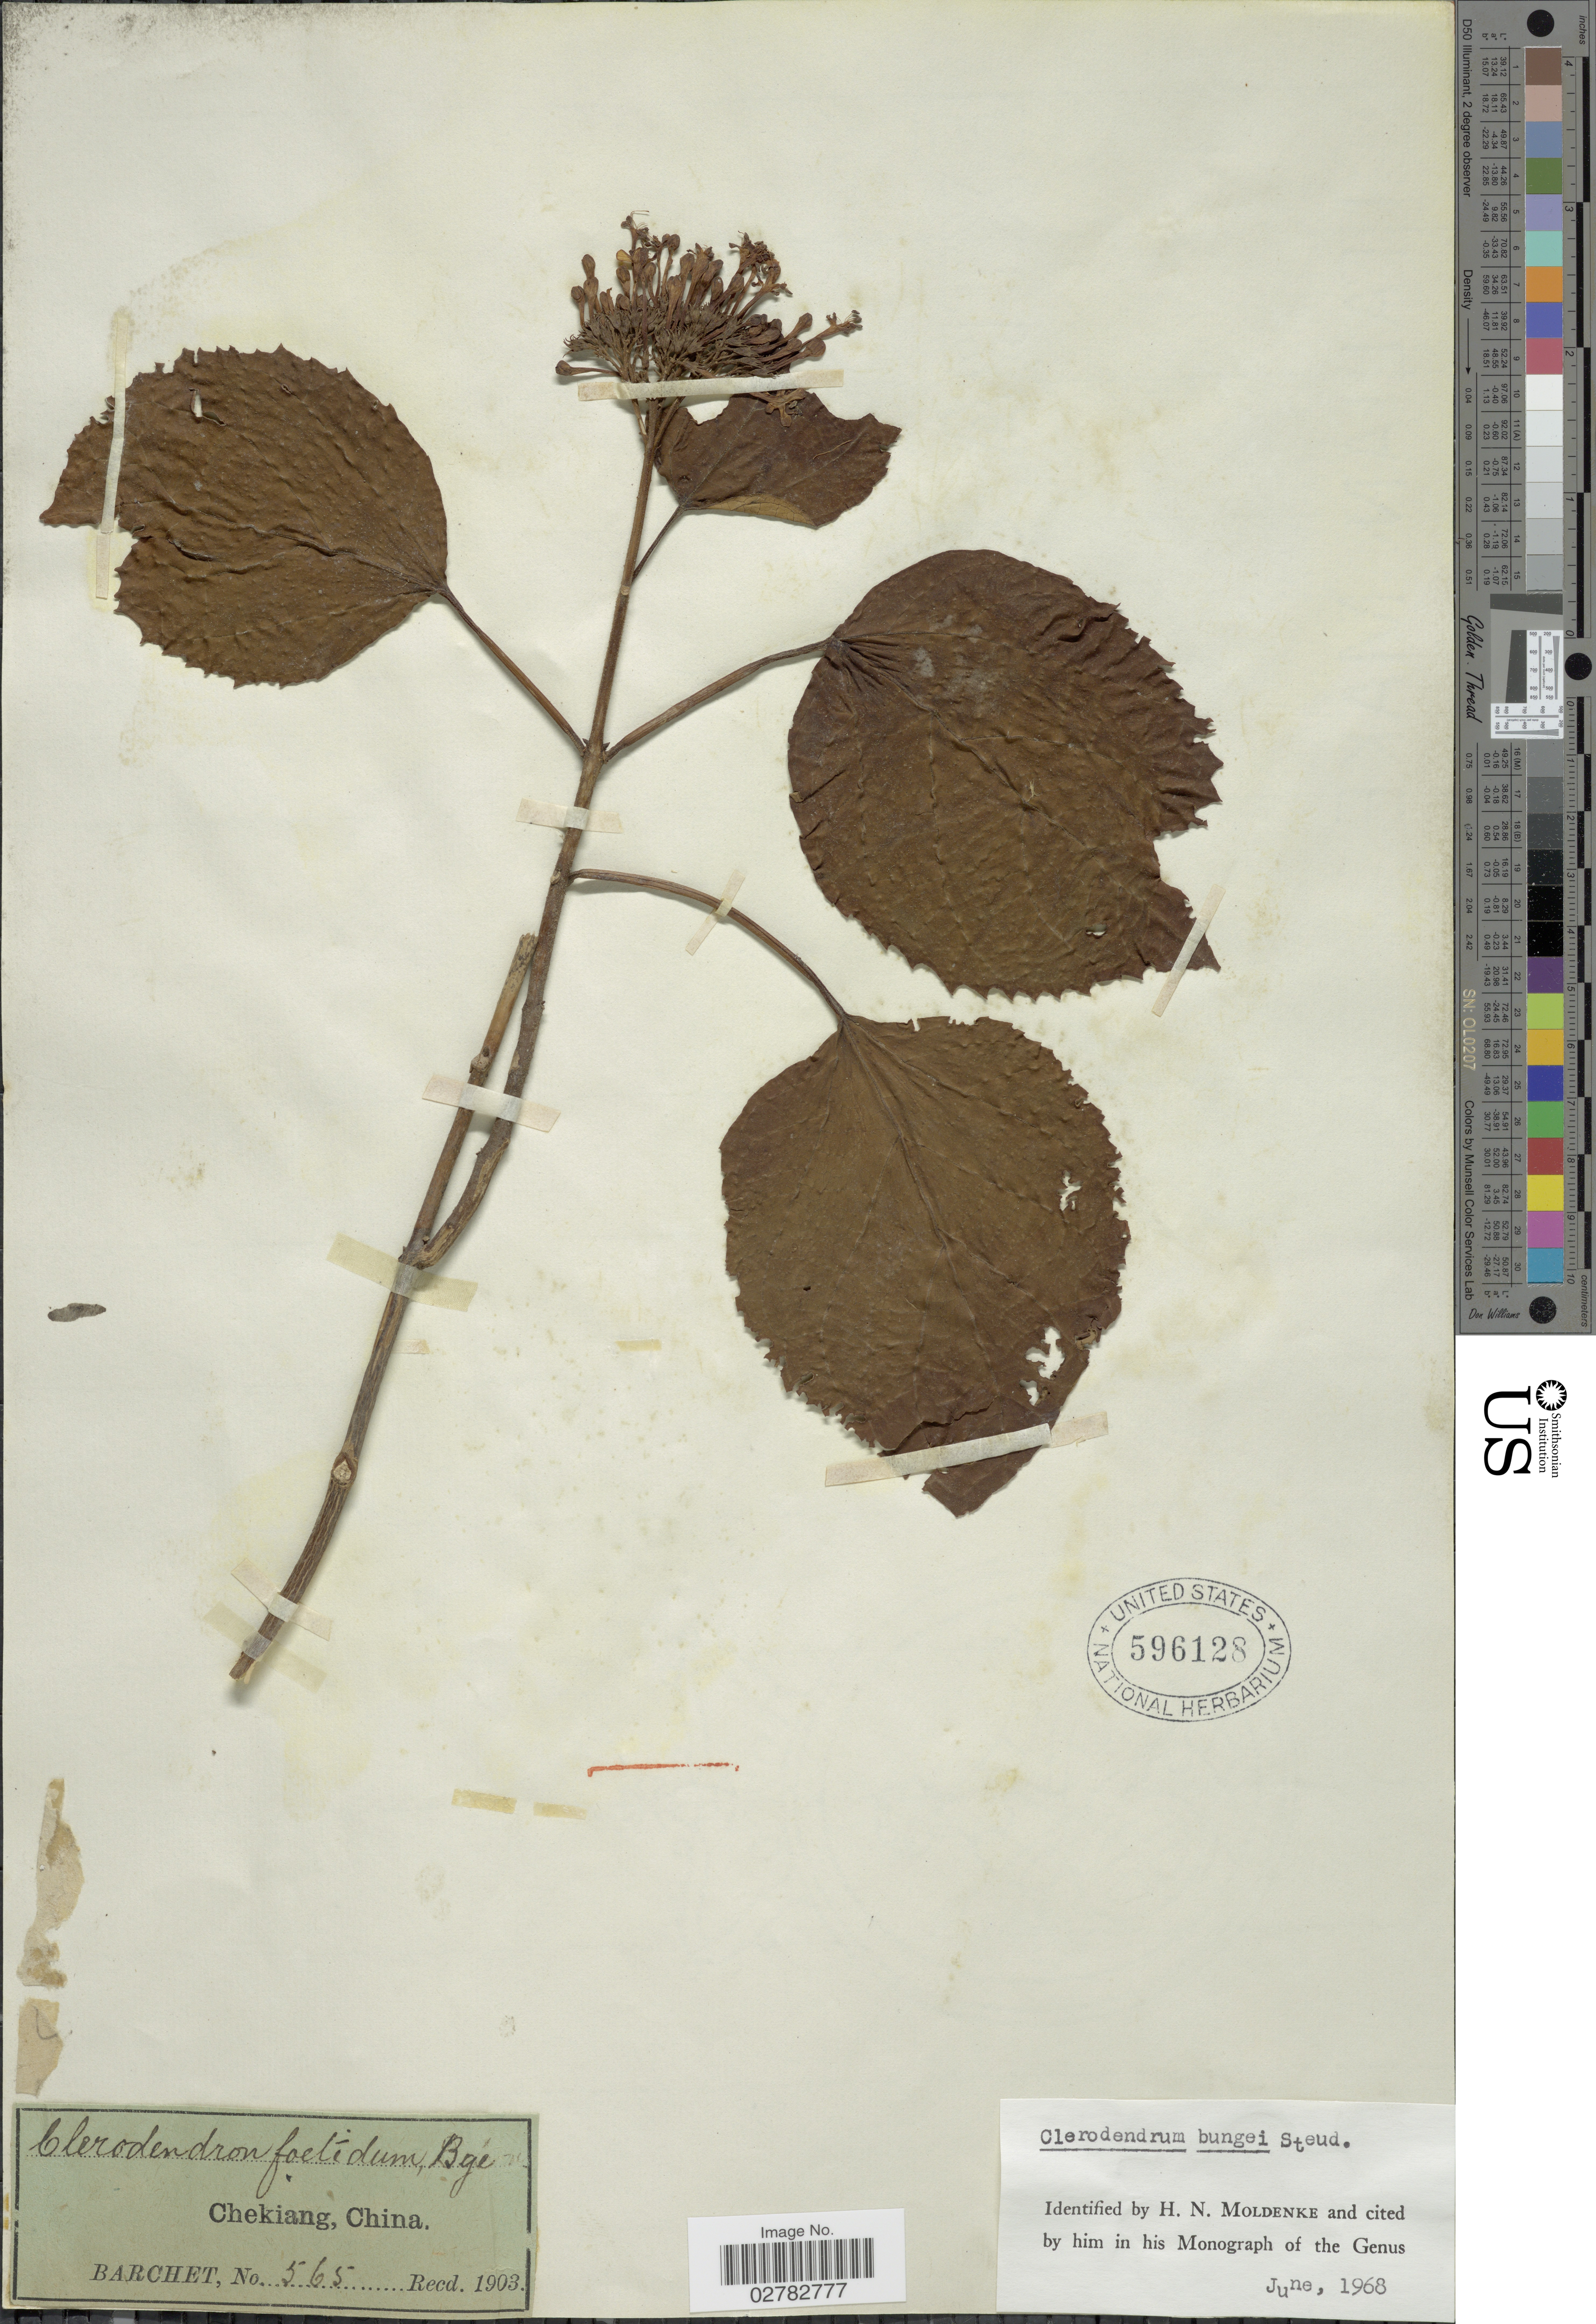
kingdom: Plantae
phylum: Tracheophyta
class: Magnoliopsida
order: Lamiales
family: Lamiaceae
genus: Clerodendrum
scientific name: Clerodendrum bungei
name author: Steud.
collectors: S. P. Barchet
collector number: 565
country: China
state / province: Zhejiang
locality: Chekiang.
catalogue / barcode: US 596128